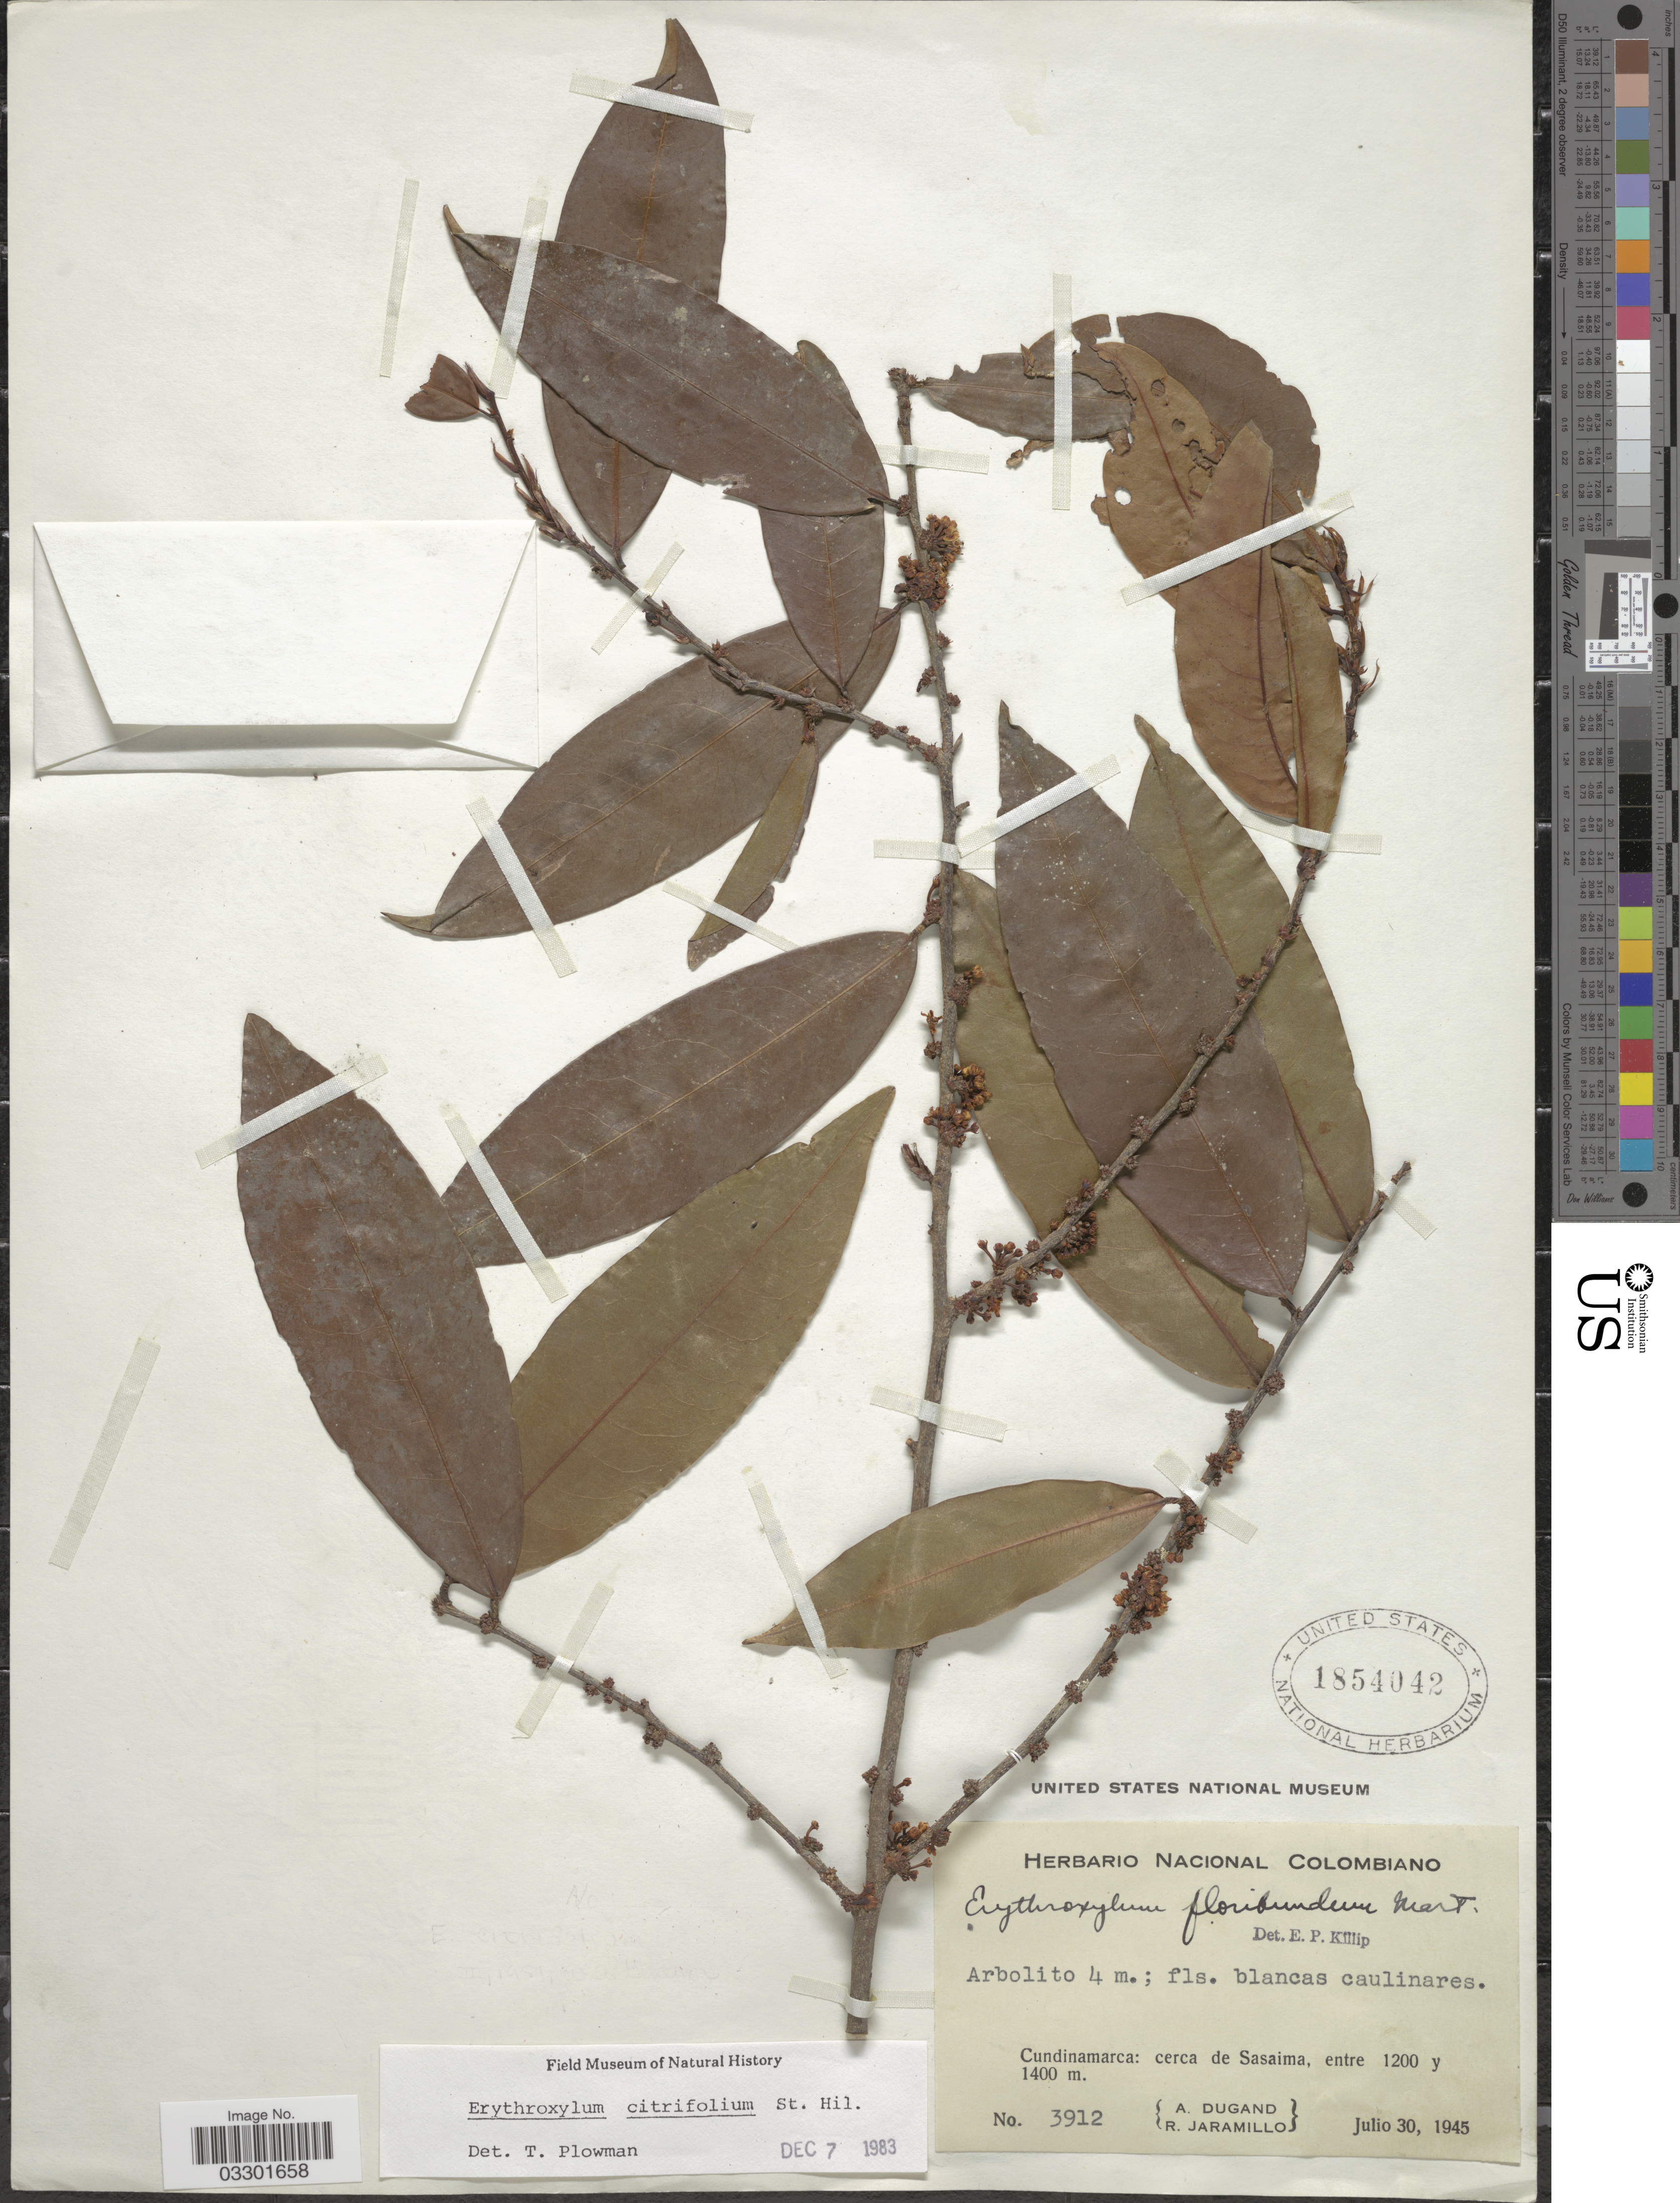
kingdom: Plantae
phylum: Tracheophyta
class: Magnoliopsida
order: Malpighiales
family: Erythroxylaceae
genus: Erythroxylum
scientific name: Erythroxylum citrifolium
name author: A. St.-Hil.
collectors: A. Dugand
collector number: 3912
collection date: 1945-07-30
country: Colombia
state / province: Cundinamarca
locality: Cerca de Sasaime.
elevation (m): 1200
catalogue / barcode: US 1854042